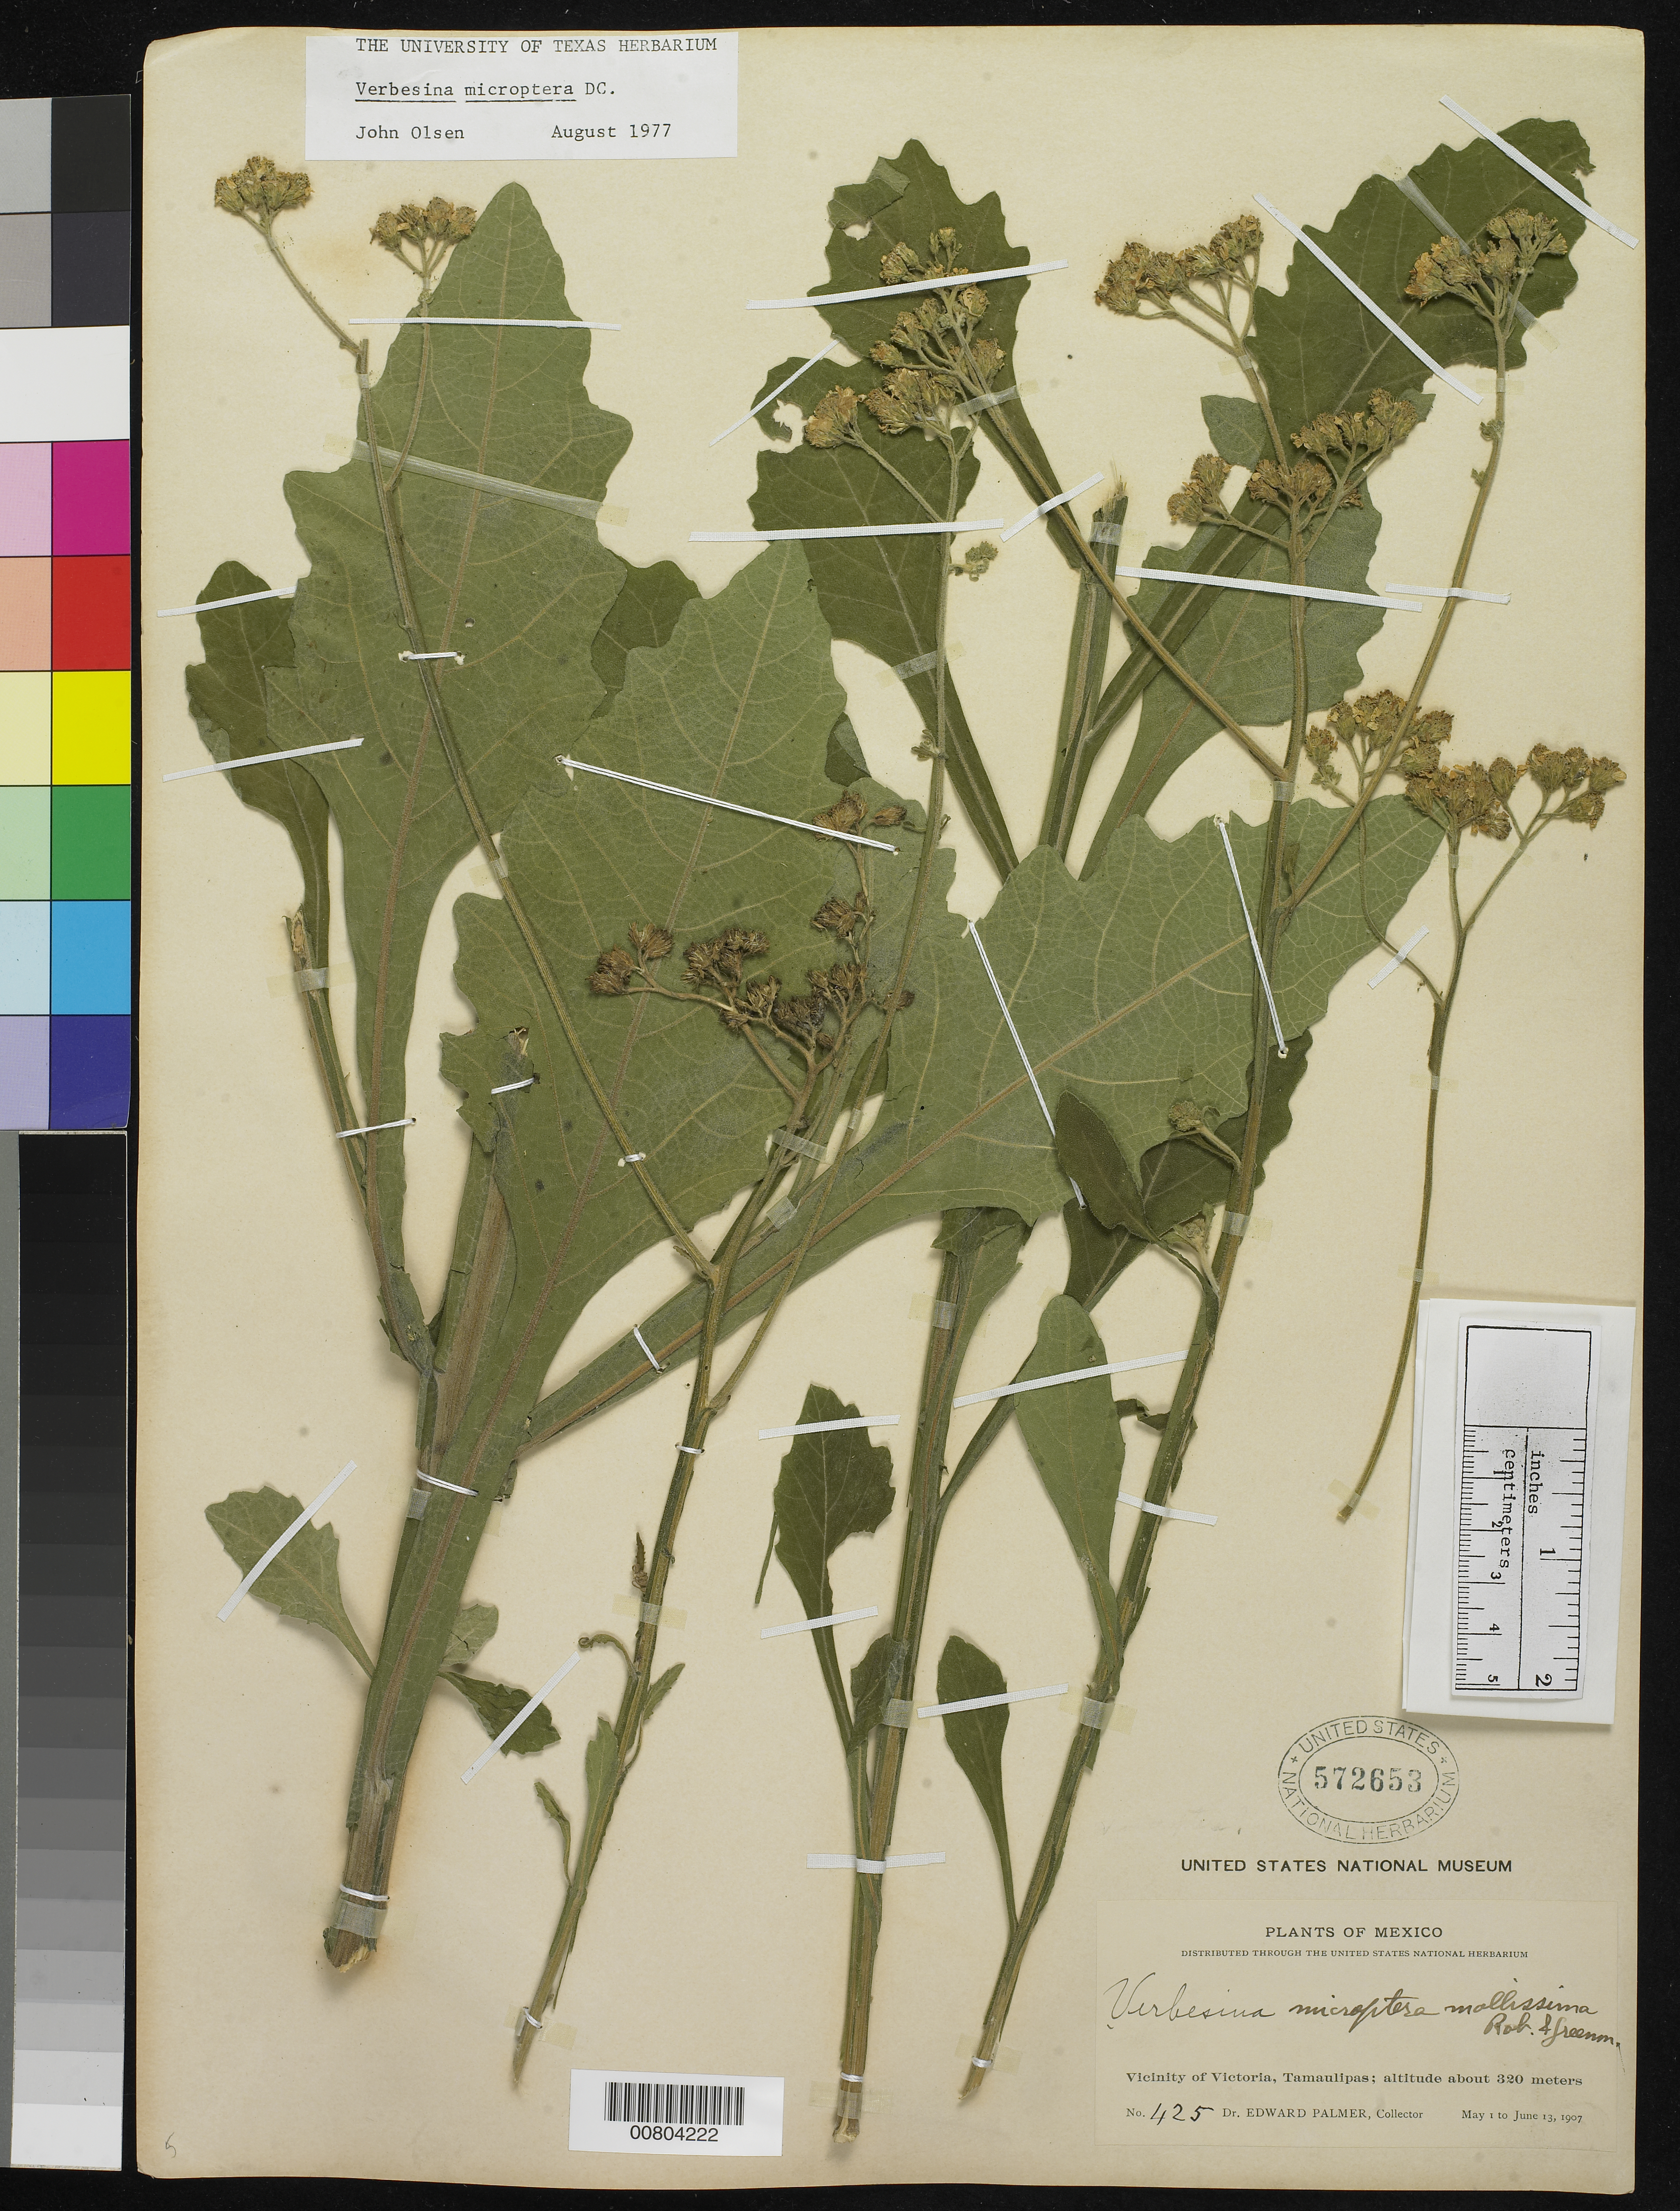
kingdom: Plantae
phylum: Tracheophyta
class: Magnoliopsida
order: Asterales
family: Asteraceae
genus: Verbesina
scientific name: Verbesina microptera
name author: DC.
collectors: E. Palmer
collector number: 425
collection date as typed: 01 May 1907 to 13 Jun 1907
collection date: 1907-05-01/1907-06-13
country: Mexico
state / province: Tamaulipas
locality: Vicinity of Victoria.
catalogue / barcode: US 572653